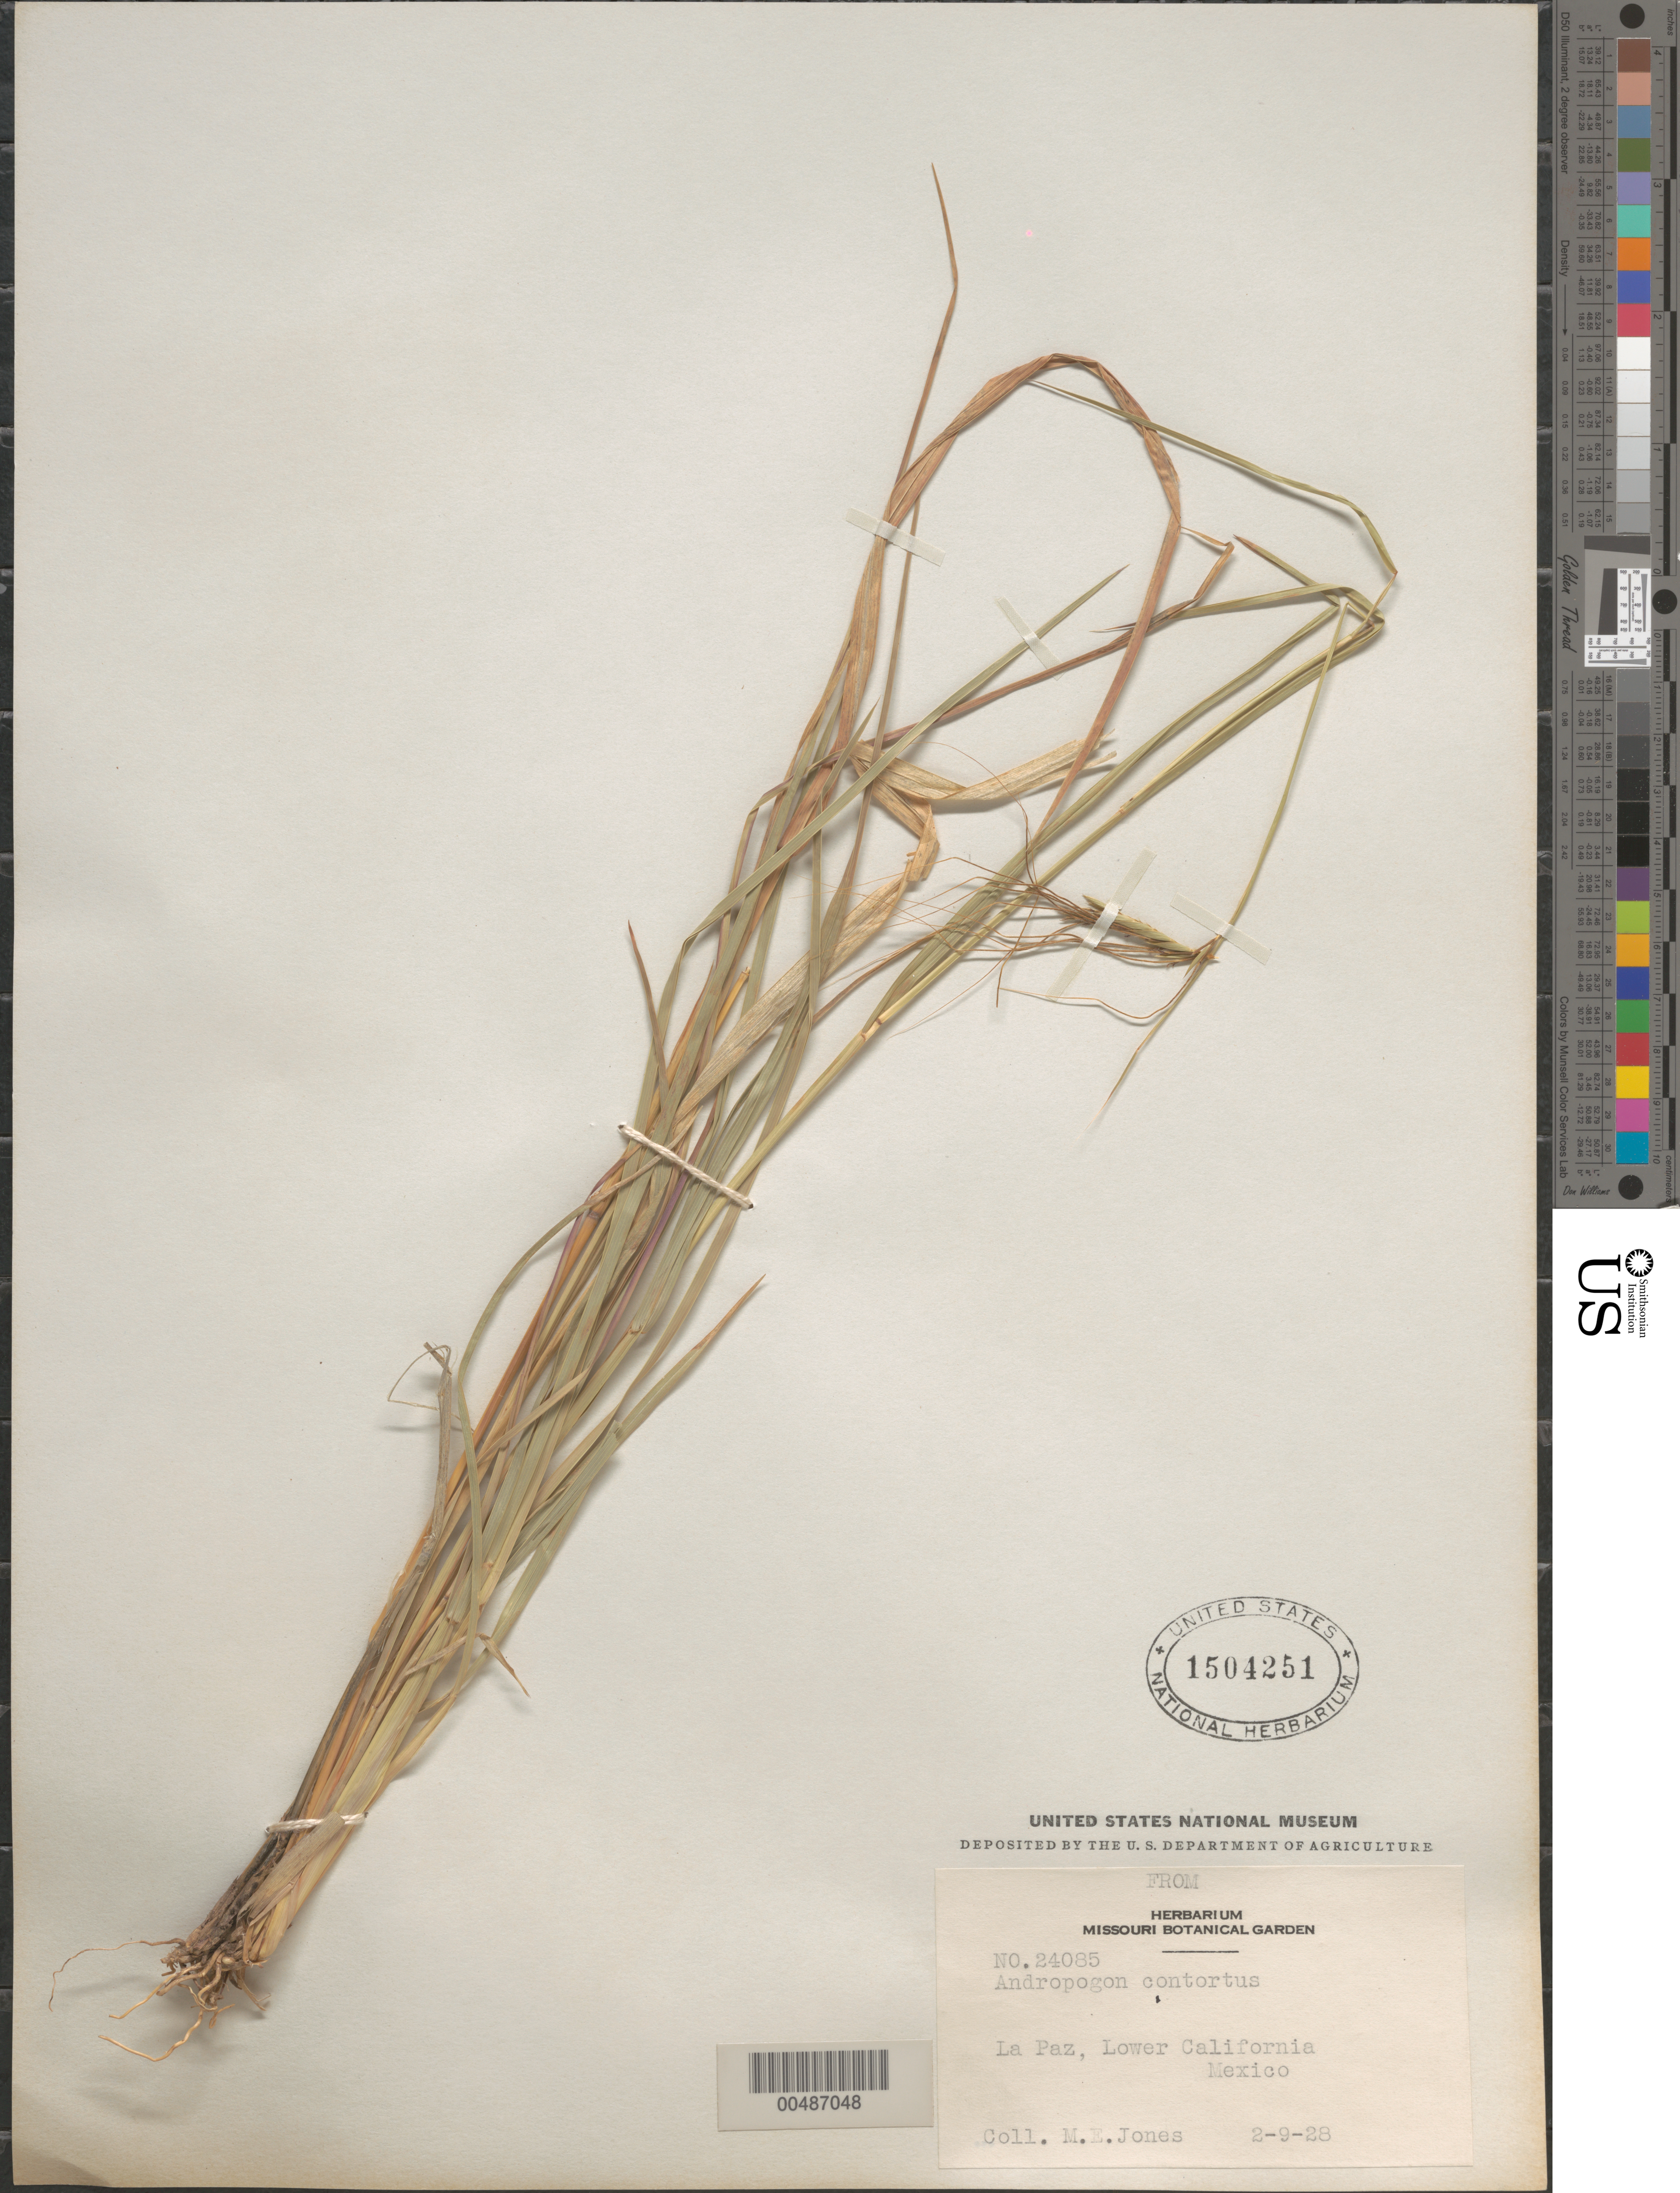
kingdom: Plantae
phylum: Tracheophyta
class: Liliopsida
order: Poales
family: Poaceae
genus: Heteropogon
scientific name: Heteropogon contortus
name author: (L.) P. Beauv. ex Roem. & Schult.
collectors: M. E. Jones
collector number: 24085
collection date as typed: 9 Feb 1928 or 2 Sep 1928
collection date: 1928-02-09 or 1928-09-02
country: Mexico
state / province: Baja California Sur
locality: La Paz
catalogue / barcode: US 1504251